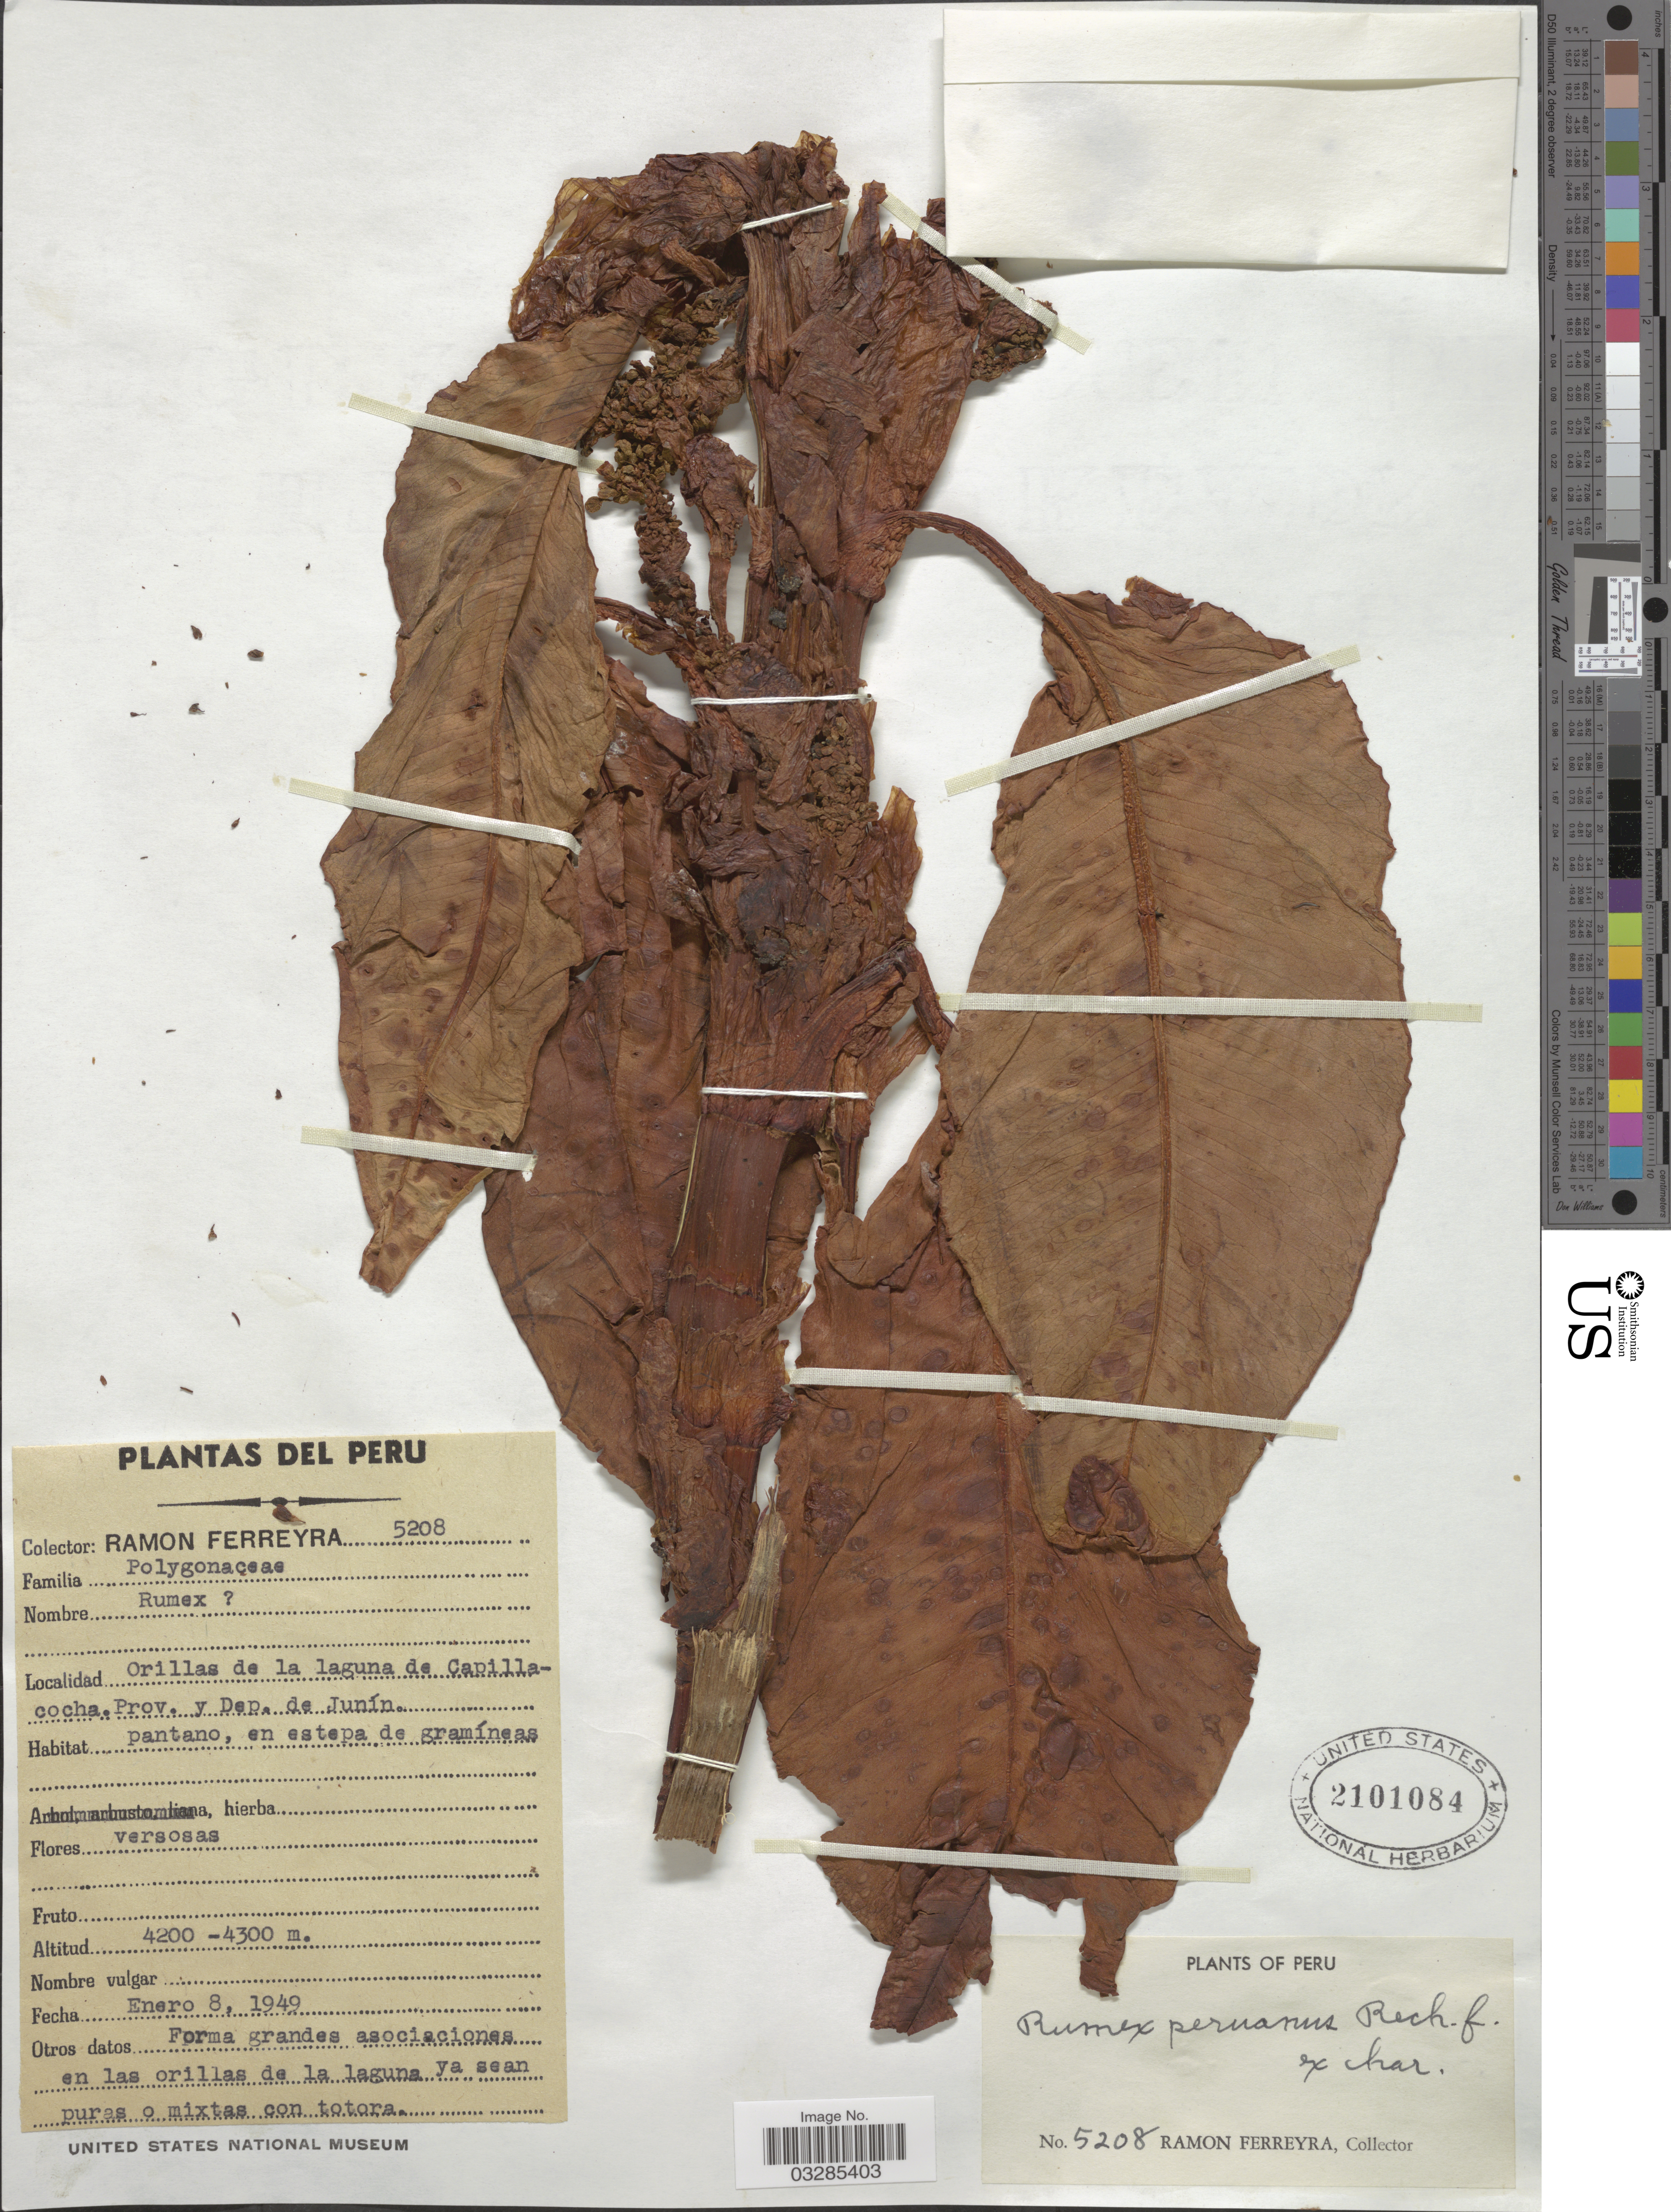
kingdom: Plantae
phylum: Tracheophyta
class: Magnoliopsida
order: Caryophyllales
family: Polygonaceae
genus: Rumex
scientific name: Rumex peruanus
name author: Rech. f.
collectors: R. A. Ferreyra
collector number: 5208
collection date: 1949-01-08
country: Peru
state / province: Junín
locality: Orillas de la laguna de Capillacocha, Prov. y Dep. de Junín.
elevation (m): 4200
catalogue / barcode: US 2101084